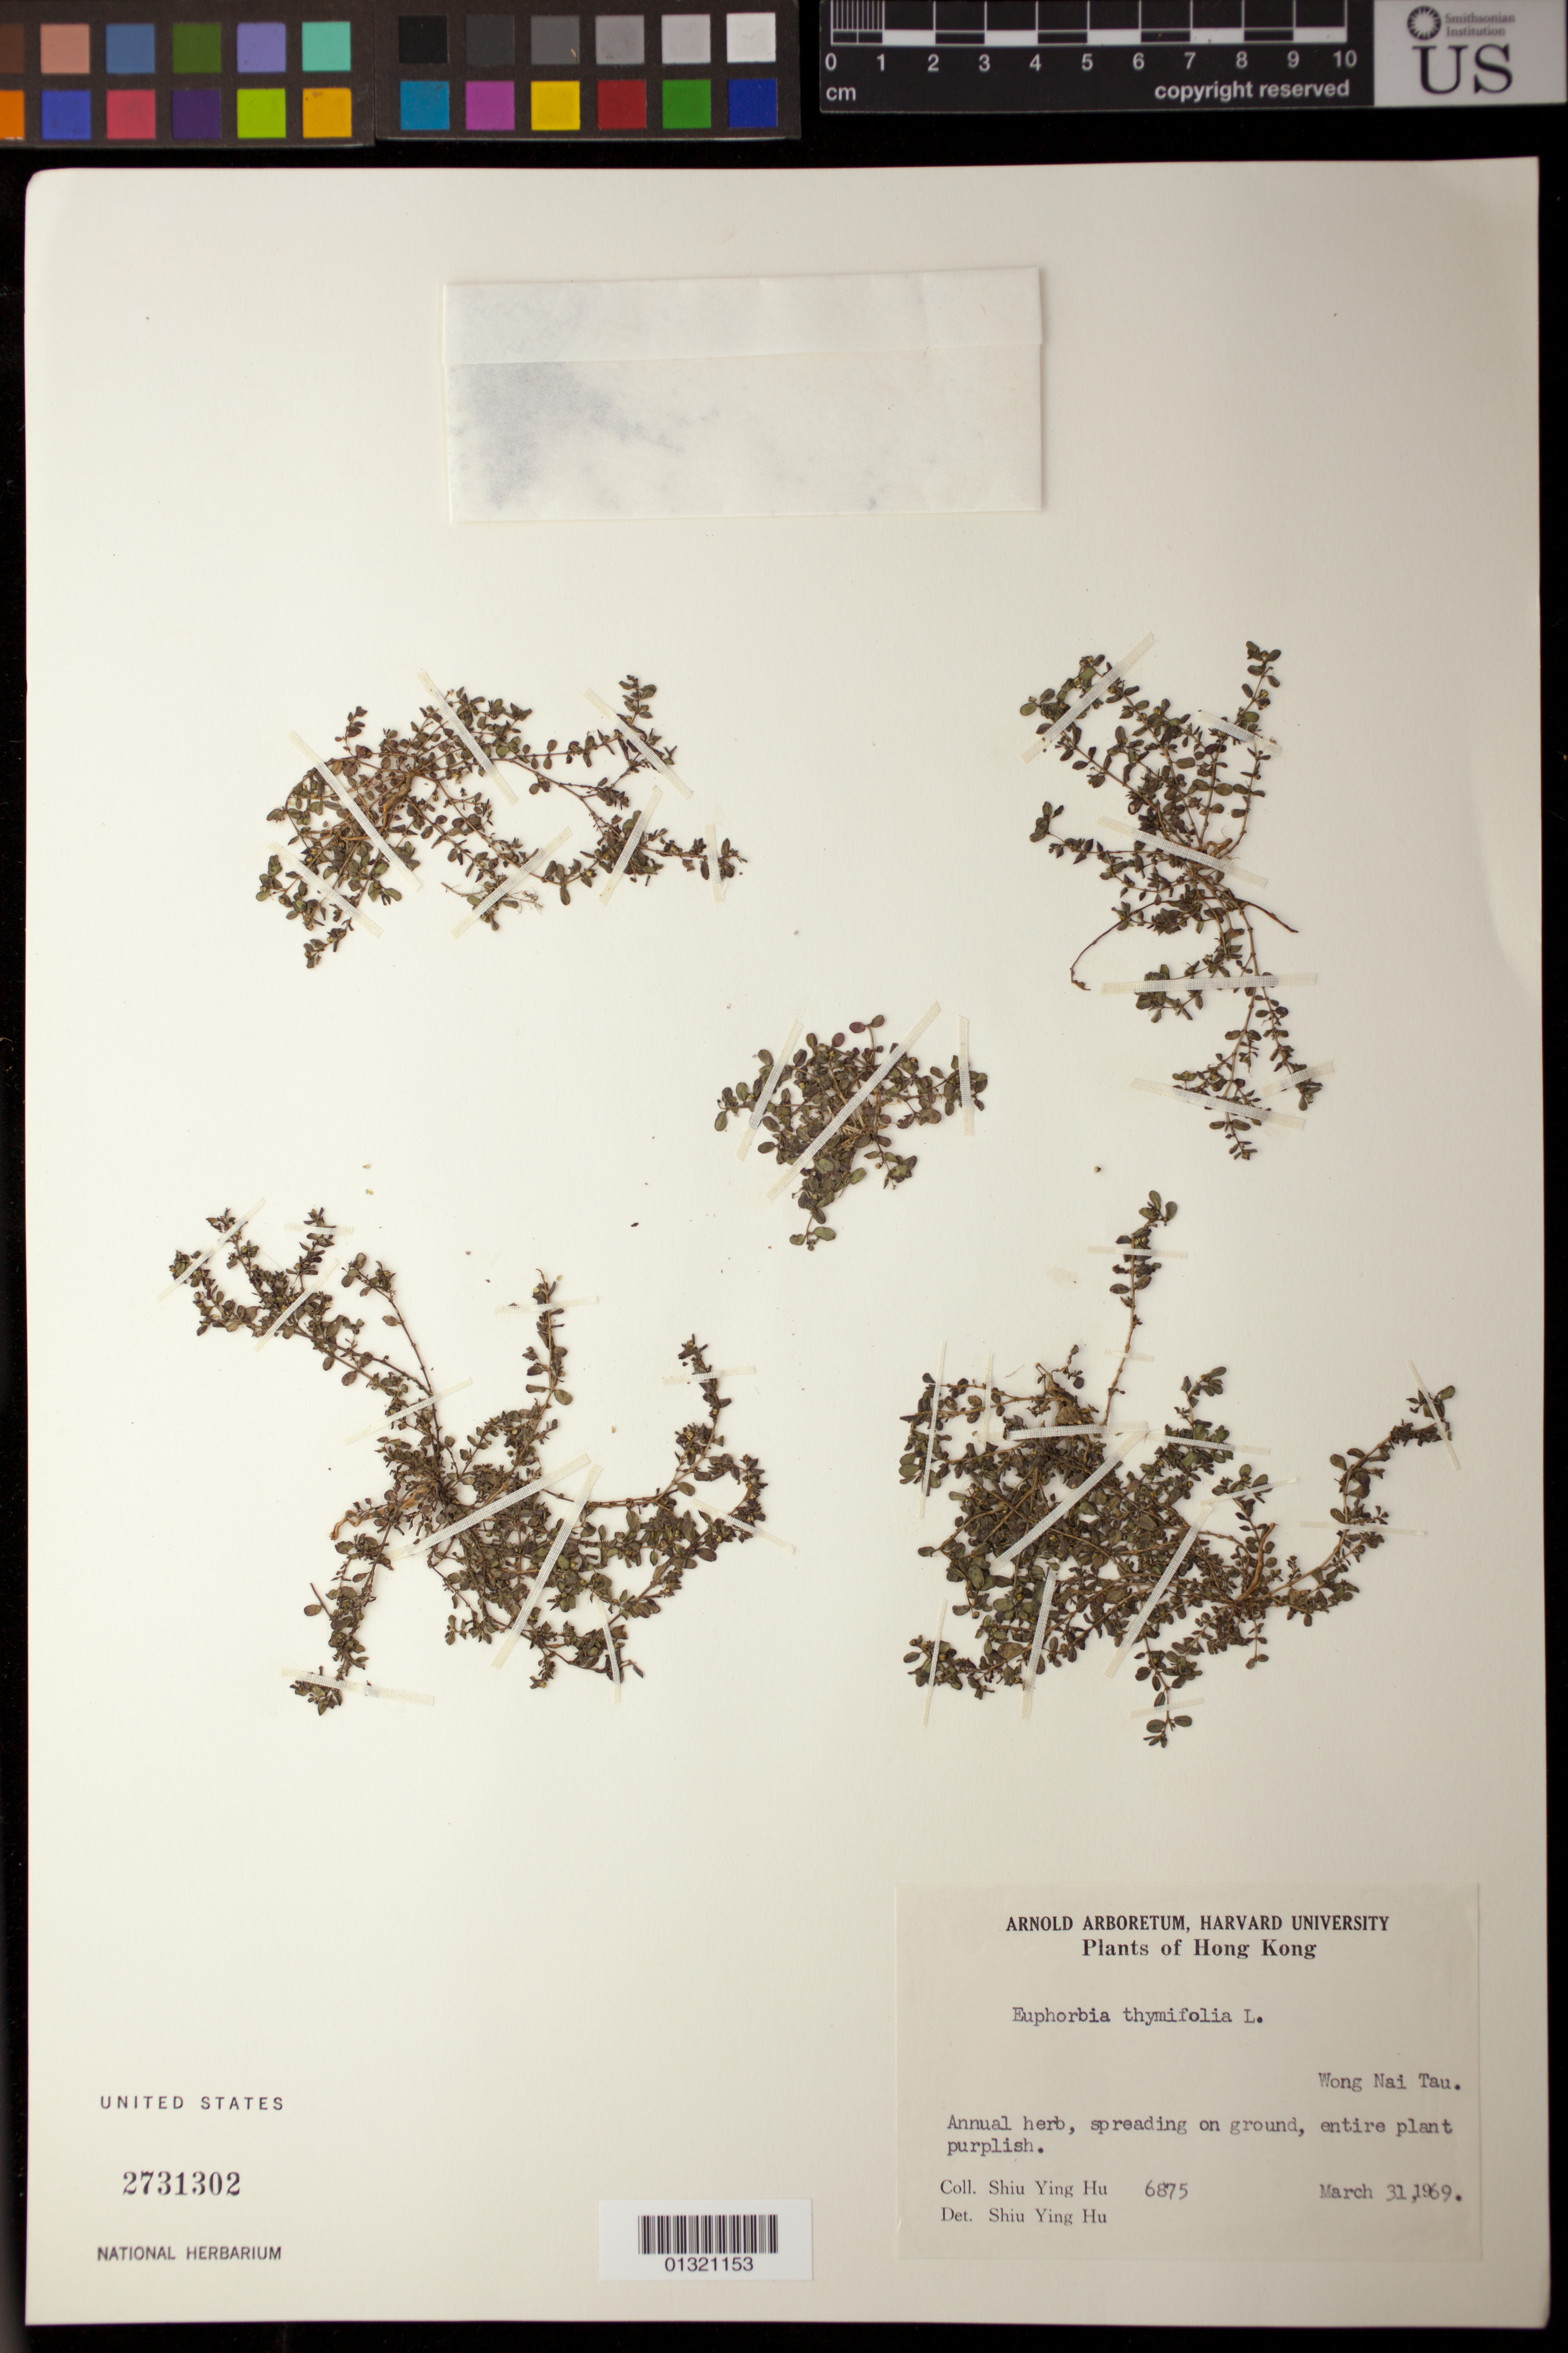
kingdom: Plantae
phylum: Tracheophyta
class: Magnoliopsida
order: Malpighiales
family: Euphorbiaceae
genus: Euphorbia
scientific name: Euphorbia thymifolia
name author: L.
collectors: S. Y. Hu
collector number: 6875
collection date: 1969-03-31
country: China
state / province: Hong Kong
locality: Wong Nai Tau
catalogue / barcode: US 2731302